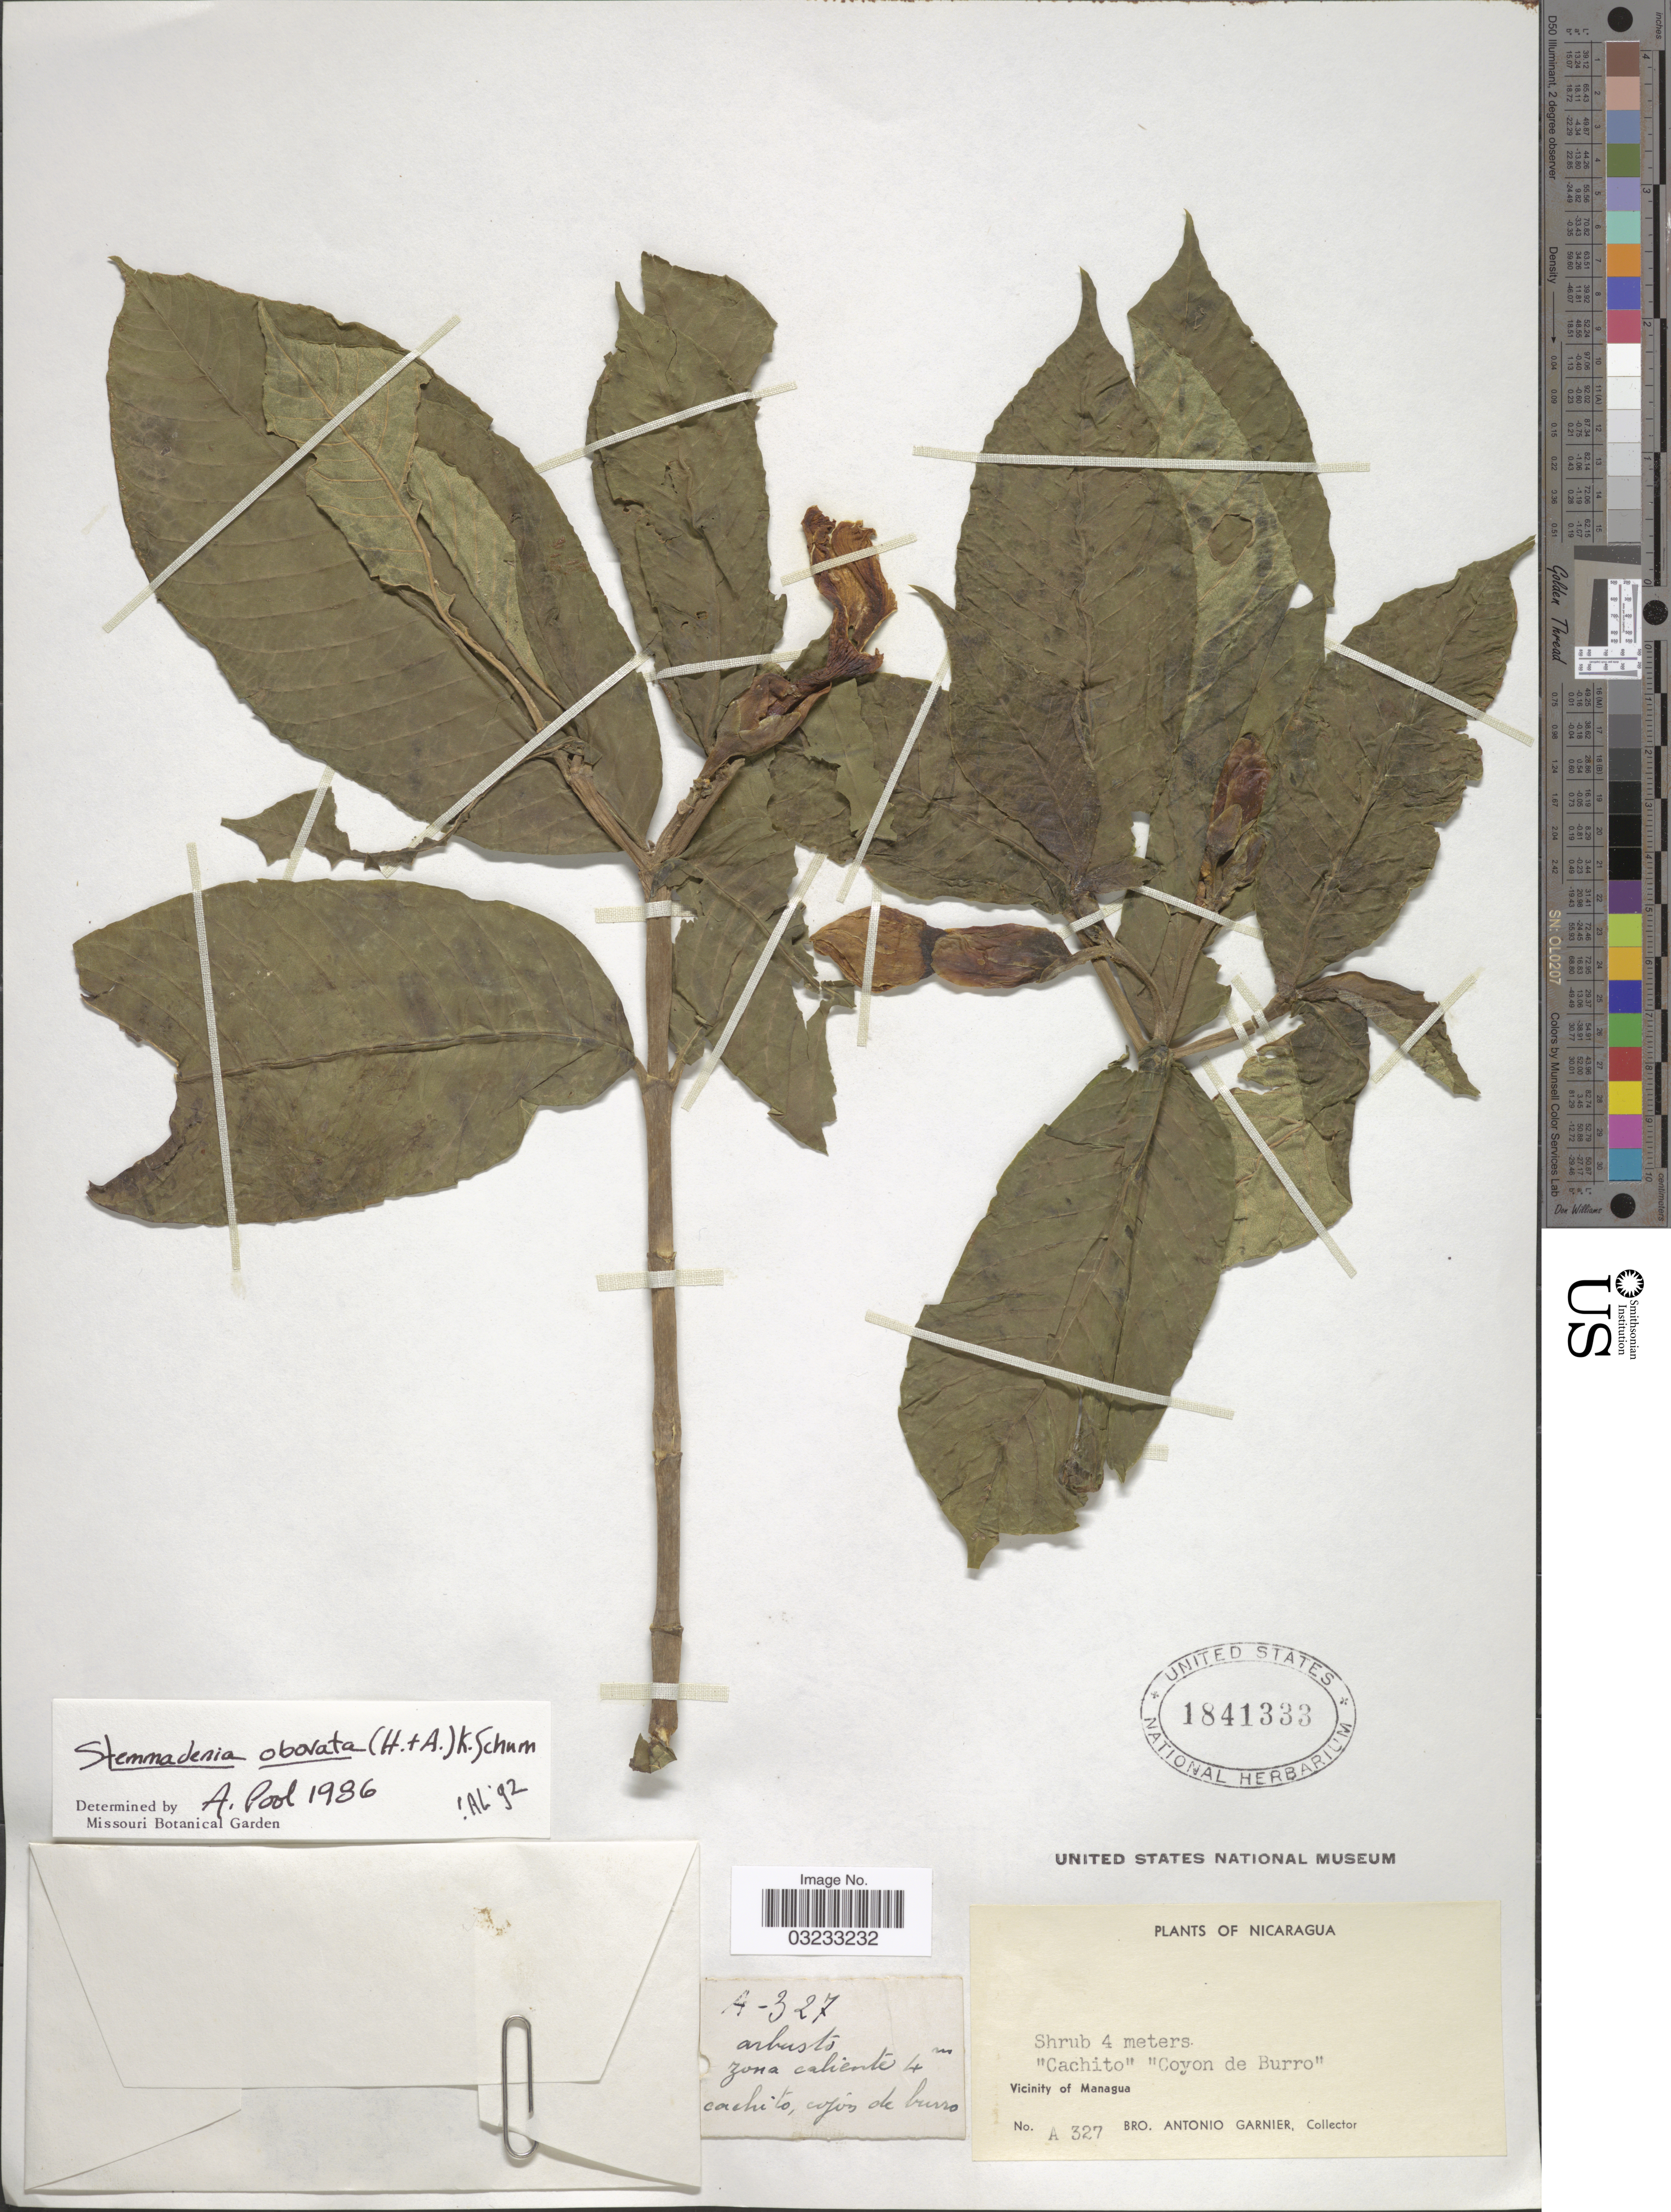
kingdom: Plantae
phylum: Tracheophyta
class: Magnoliopsida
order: Gentianales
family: Apocynaceae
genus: Stemmadenia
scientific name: Stemmadenia obovata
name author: (Hook. & Arn.) K. Schum.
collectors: Bro. A. Garnier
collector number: A327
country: Nicaragua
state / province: Managua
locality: Vicinity of Managua.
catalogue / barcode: US 1841333